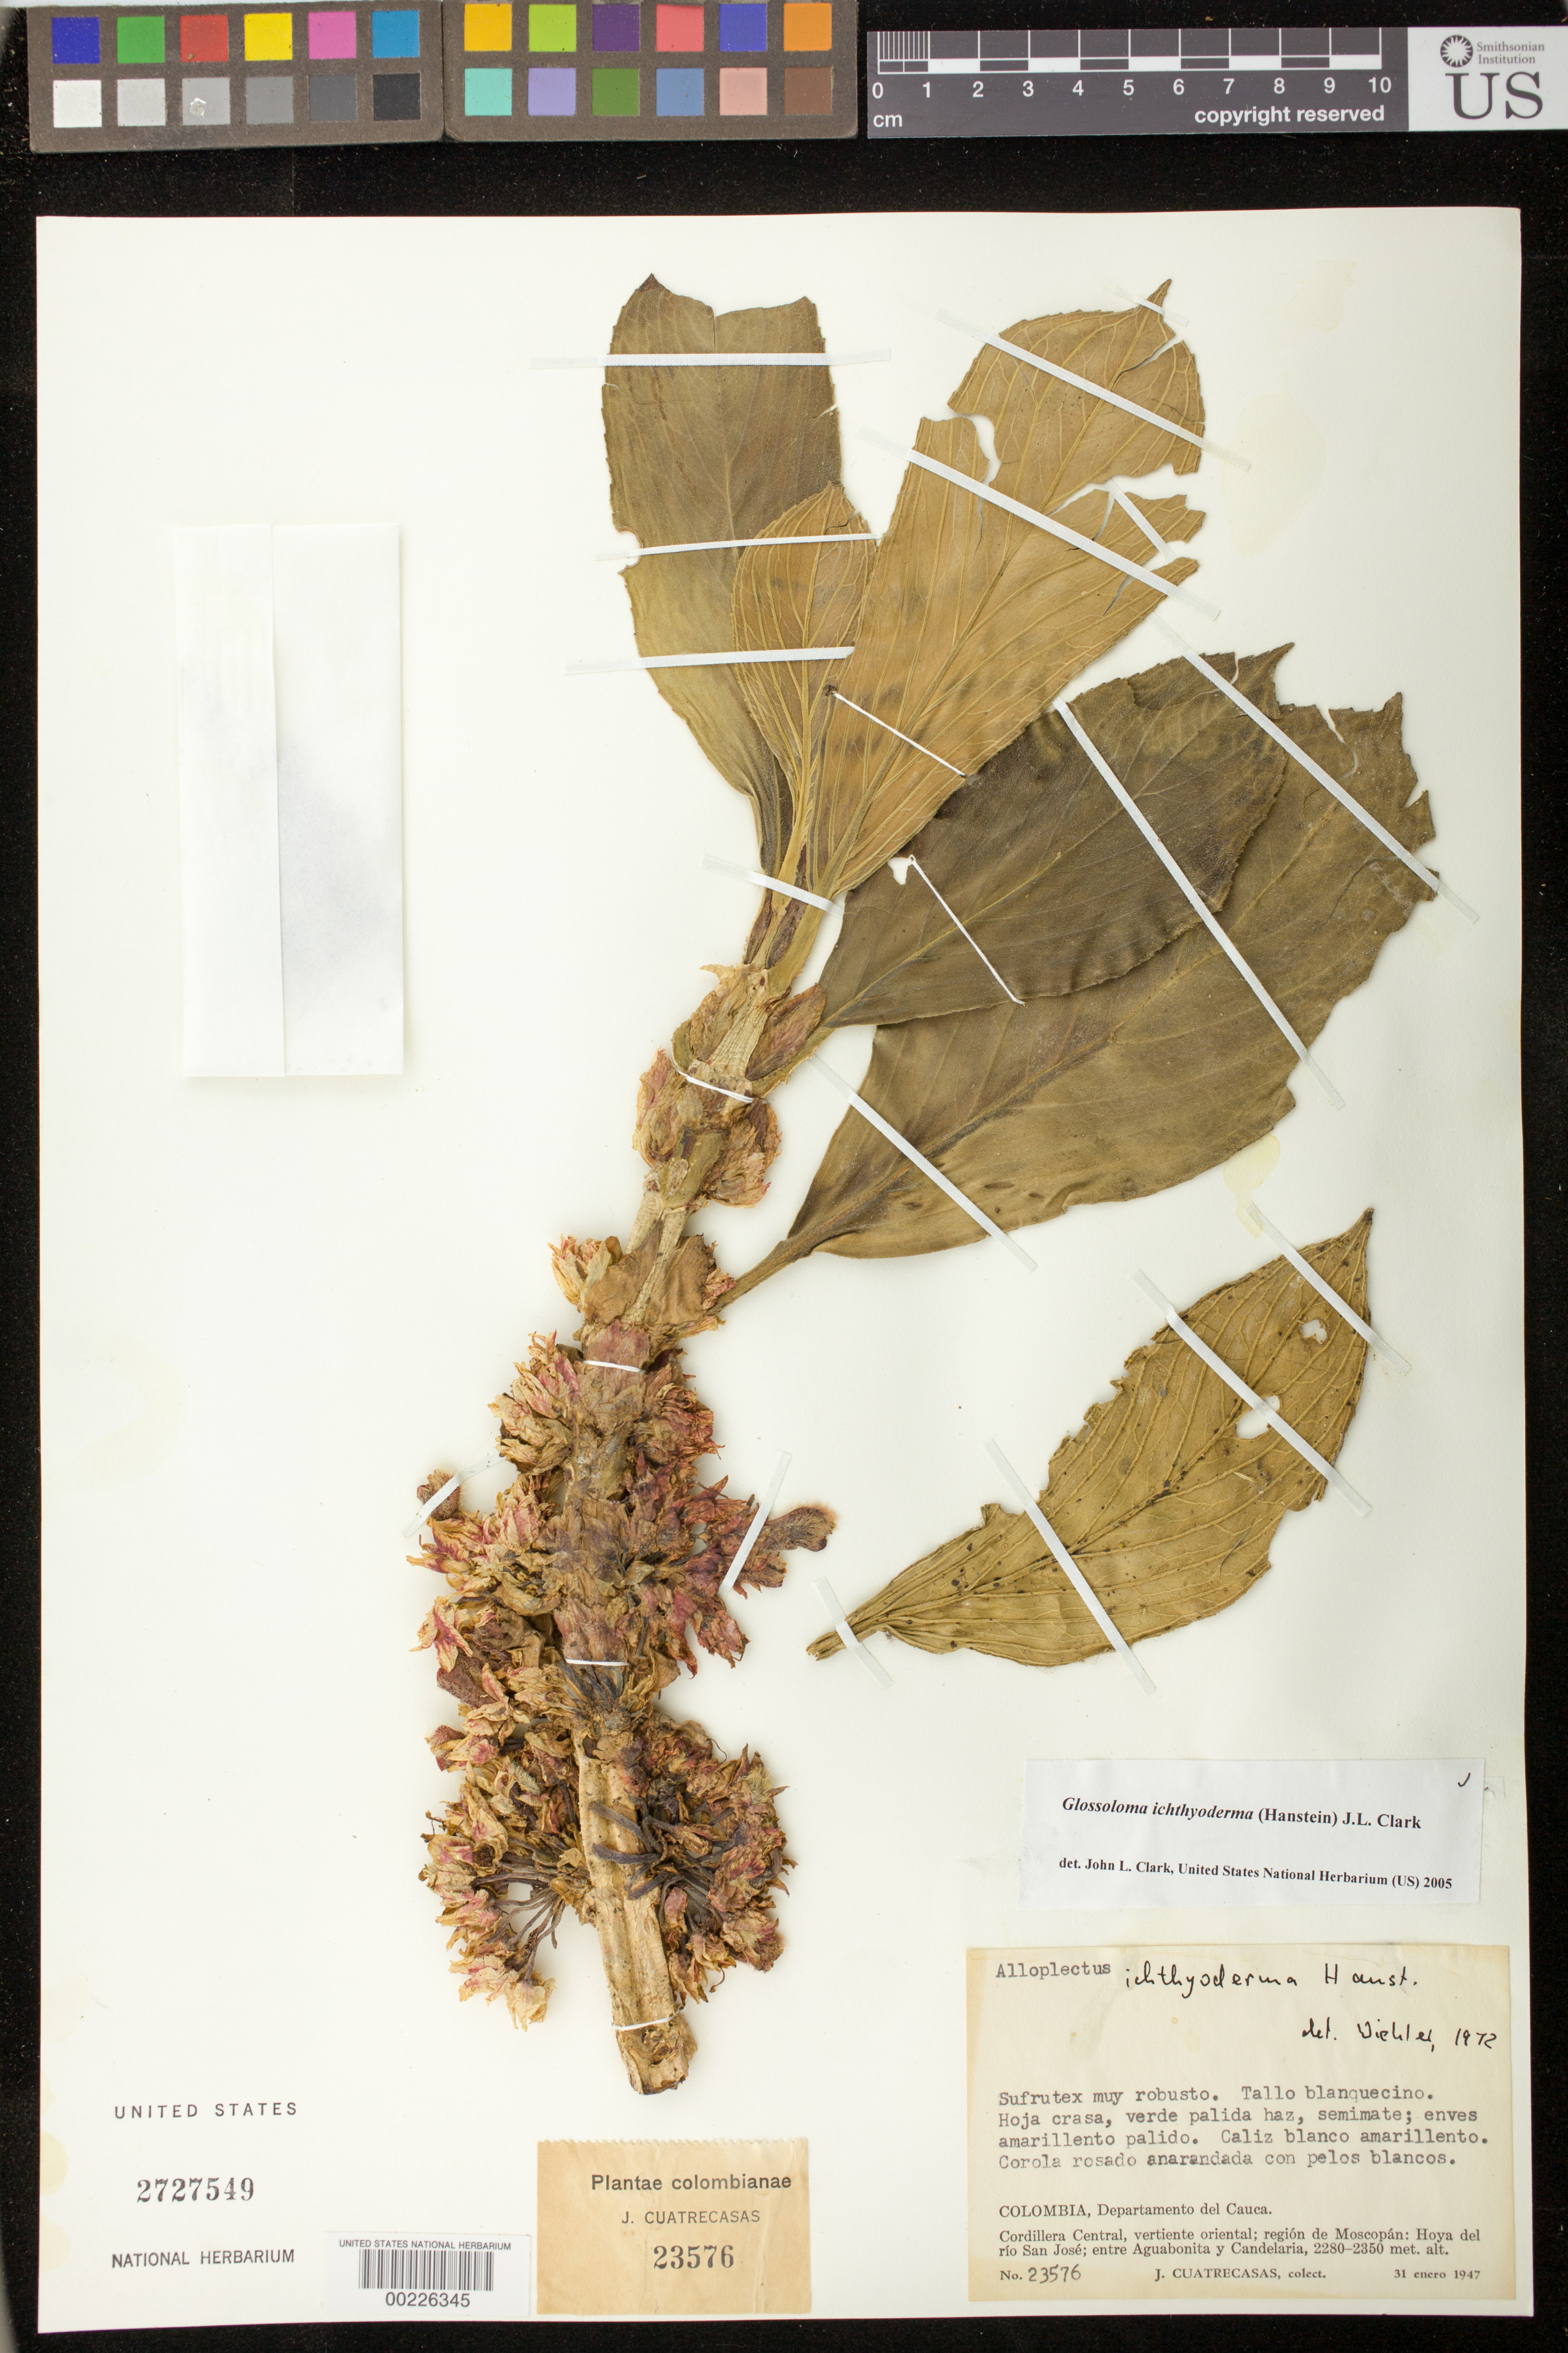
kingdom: Plantae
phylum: Tracheophyta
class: Magnoliopsida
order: Lamiales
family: Gesneriaceae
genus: Glossoloma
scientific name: Glossoloma ichthyoderma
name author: (Hanst.) J.L. Clark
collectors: J. Cuatrecasas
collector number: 23576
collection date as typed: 31 Jan 1947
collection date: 1947-01-31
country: Colombia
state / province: Cauca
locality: Cordillera Central, eastern slope, region of Moscopan, valley of Rio San Jose, between Aguabonita and Candelaria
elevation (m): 2280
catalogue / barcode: US 2727549